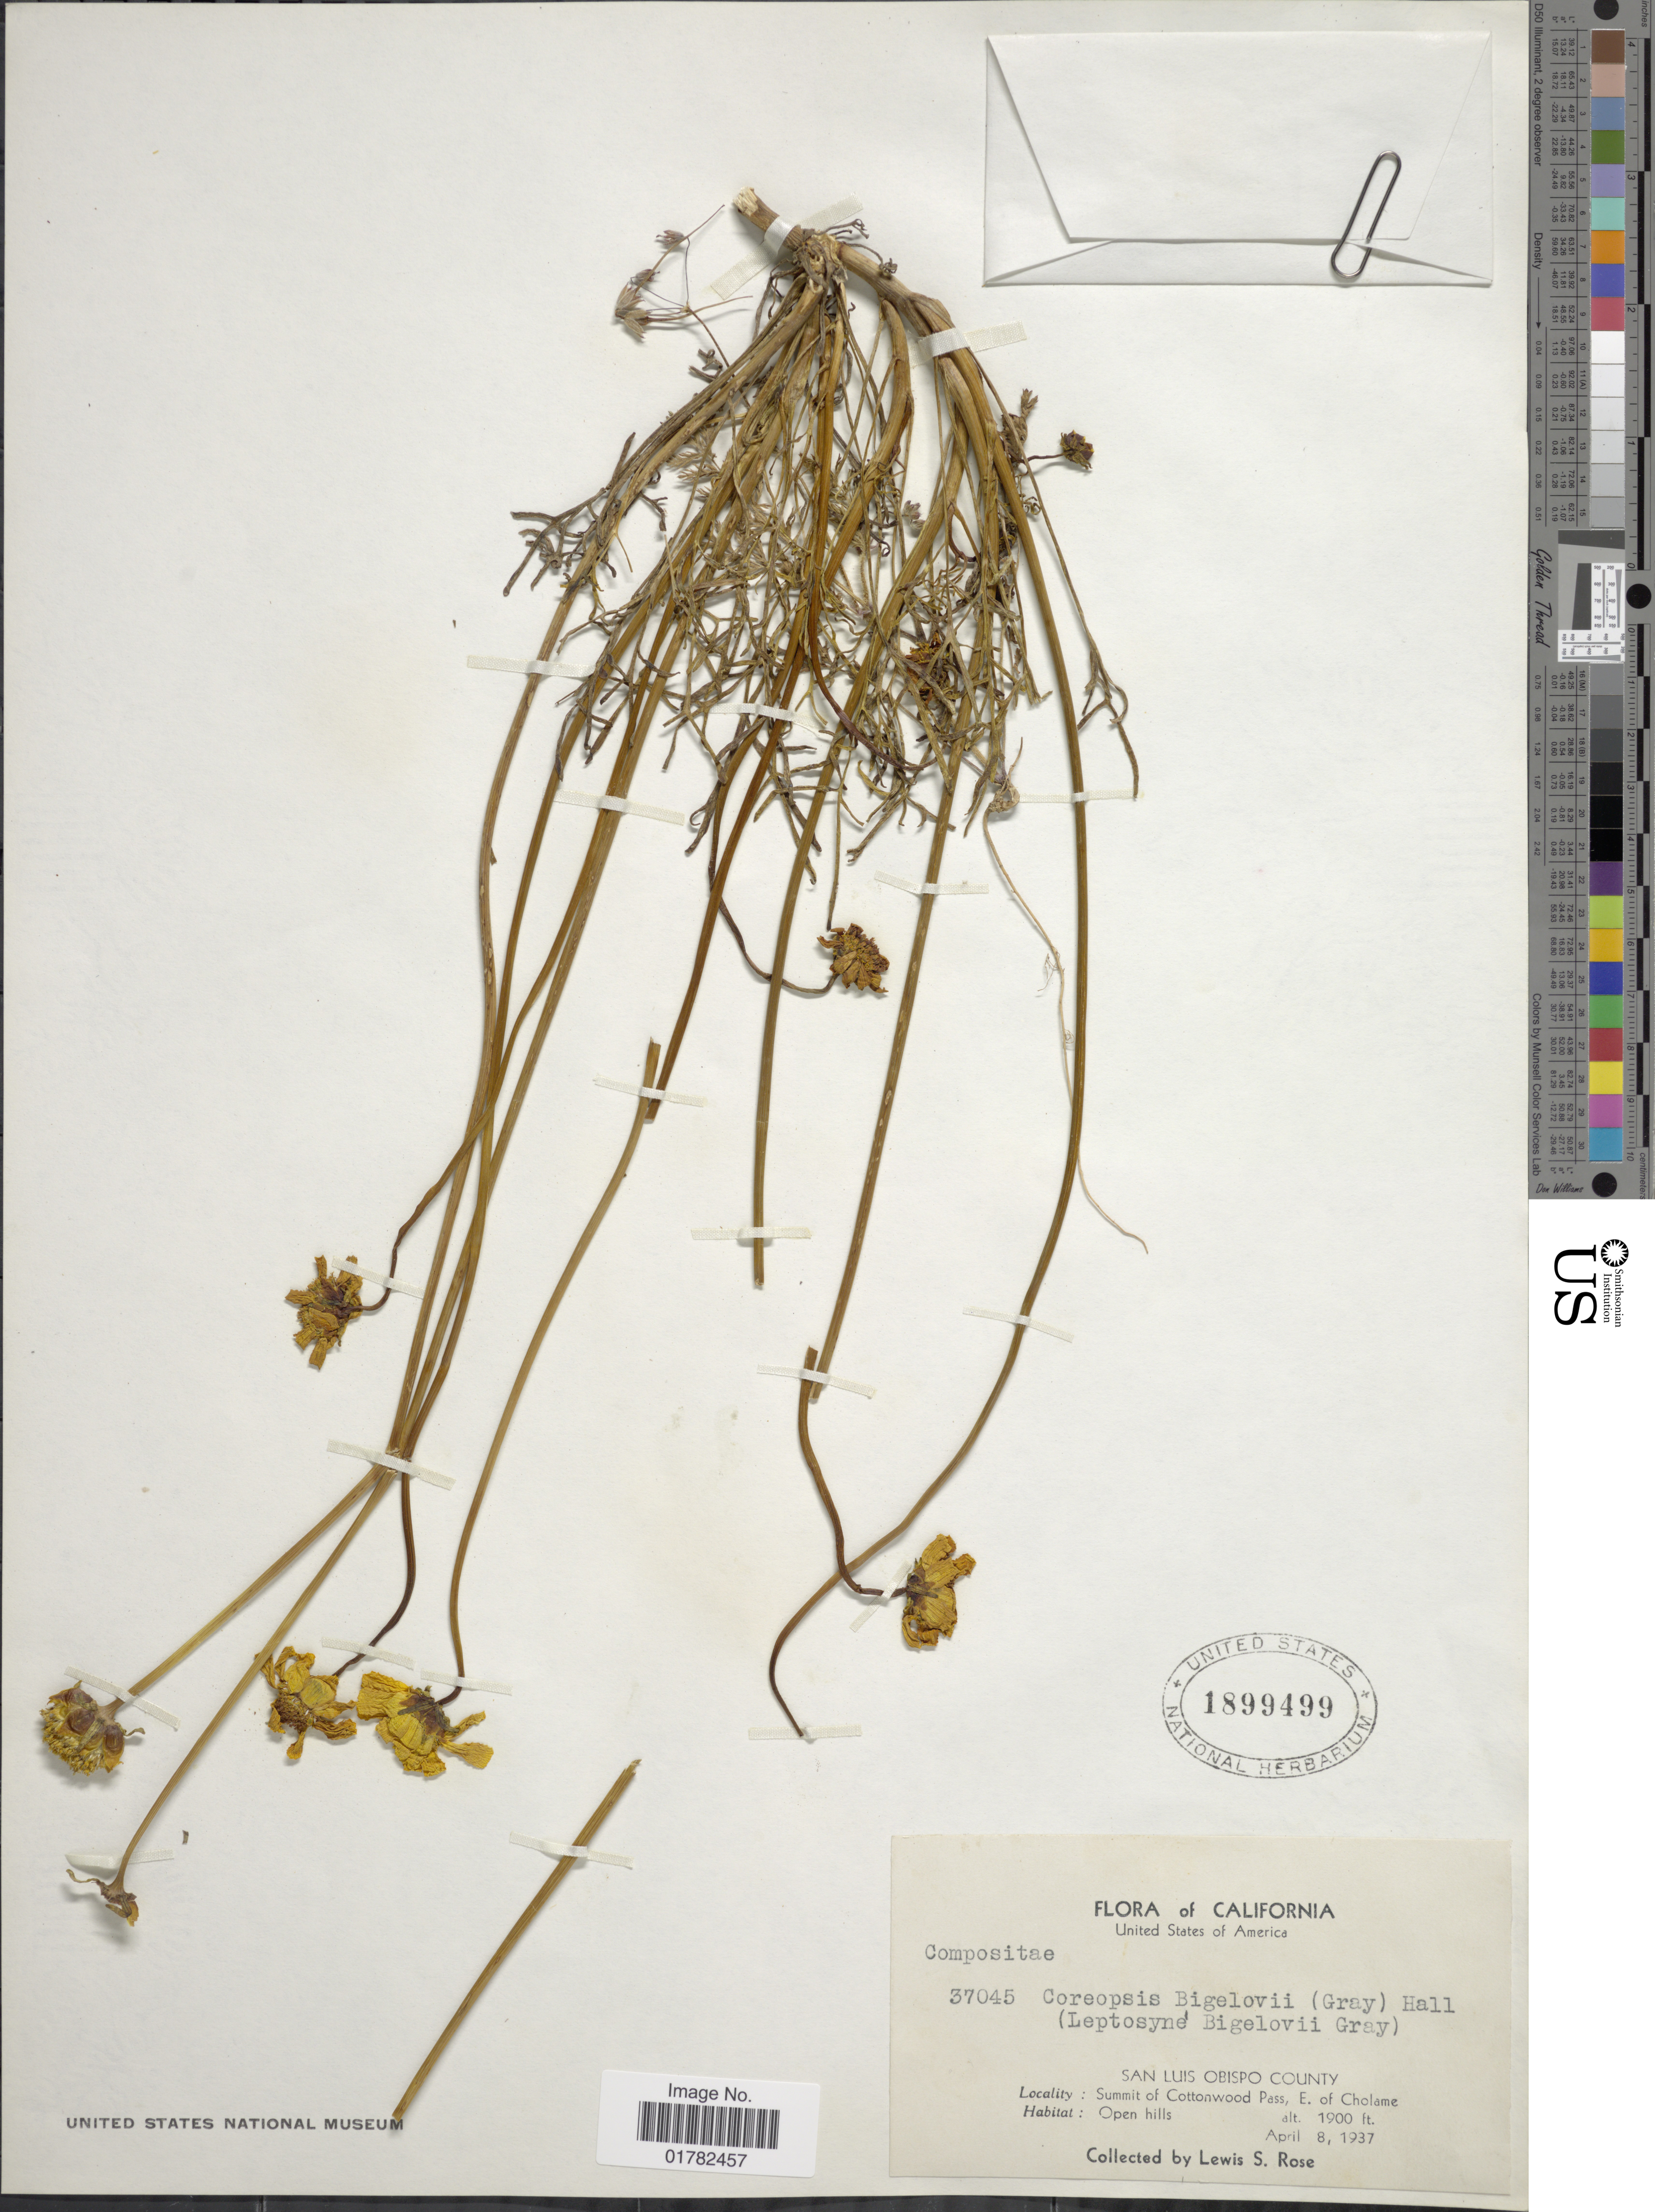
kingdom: Plantae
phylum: Tracheophyta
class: Magnoliopsida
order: Asterales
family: Asteraceae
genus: Coreopsis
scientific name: Coreopsis bigelovii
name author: (A. Gray) Voss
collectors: L. S. Rose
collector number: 37045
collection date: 1937-04-08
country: United States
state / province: California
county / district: San Luis Obispo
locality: San Luis Obispo County, Summit of Cottonwood Pass, E. of Cholame, open hills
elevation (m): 579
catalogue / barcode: US 1899499